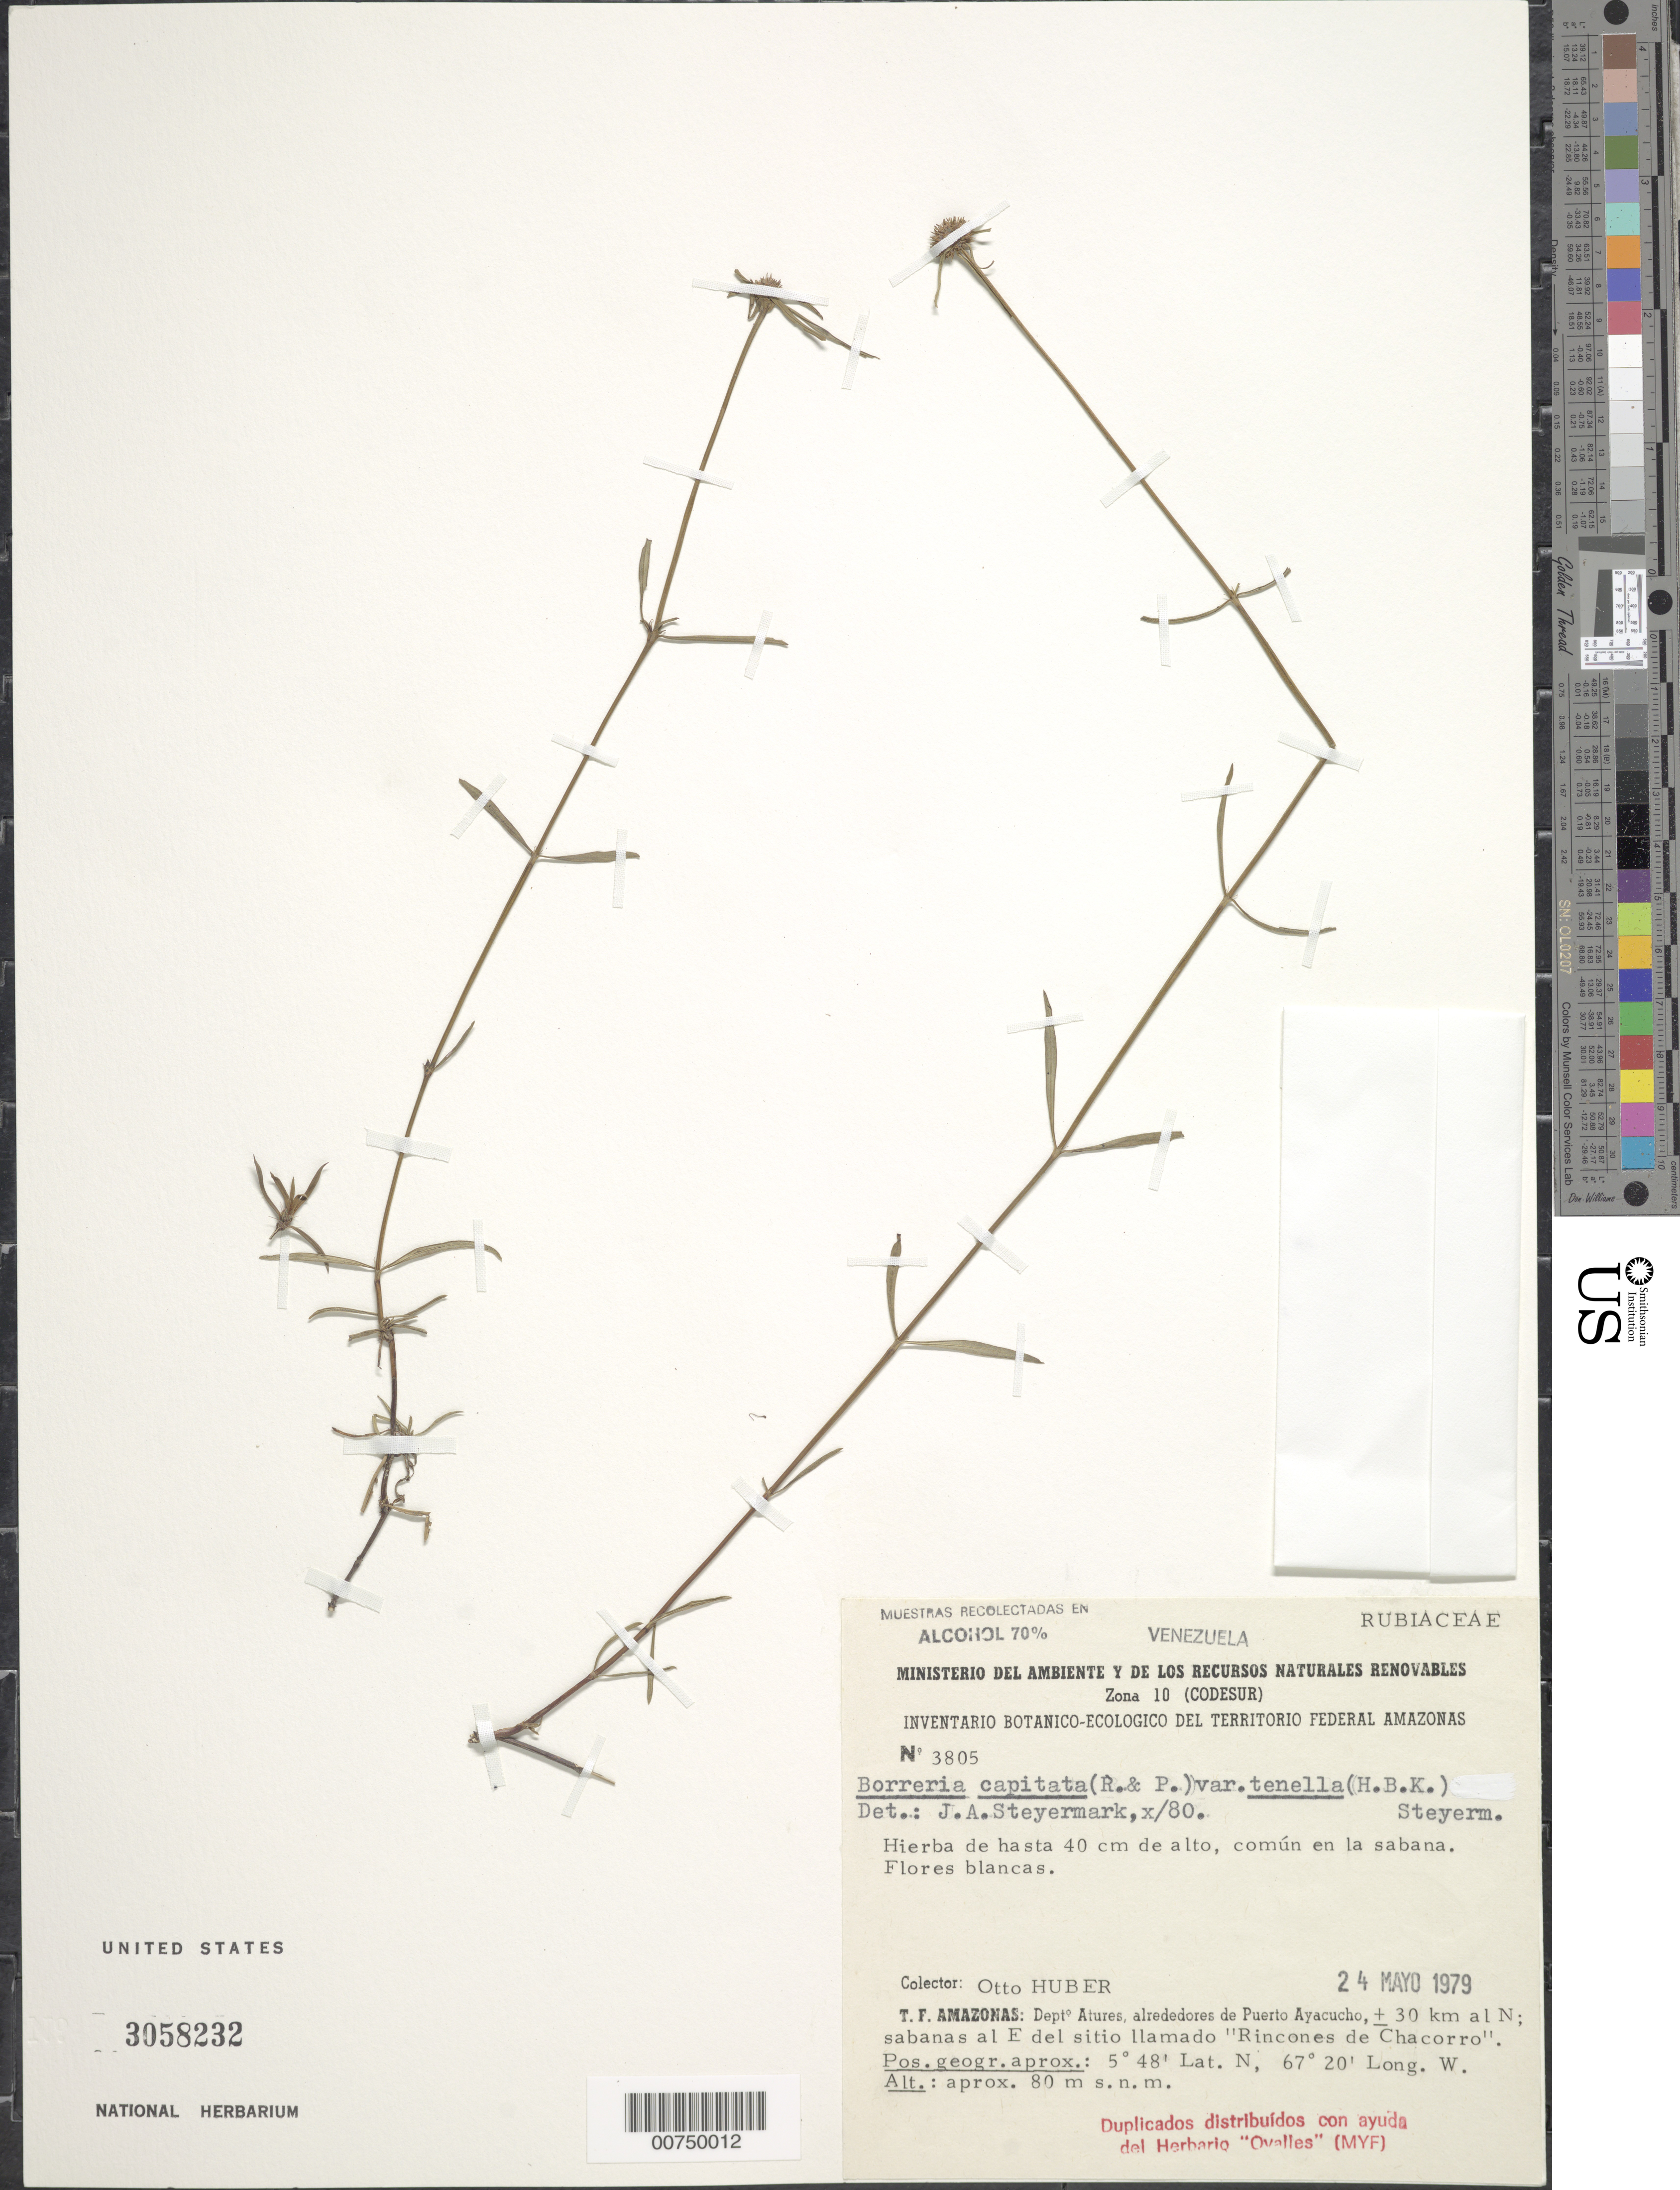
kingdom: Plantae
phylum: Tracheophyta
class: Magnoliopsida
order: Gentianales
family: Rubiaceae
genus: Borreria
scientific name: Borreria capitata var. tenella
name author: (Kunth) Steyerm.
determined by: Steyermark, Julian A., (VEN)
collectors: O. Huber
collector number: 3805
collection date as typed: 24-Jun-79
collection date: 1979-06-24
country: Venezuela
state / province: Amazonas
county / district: Atures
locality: Puerto Ayacucho, ± 30 km N, Rincones de Chacorro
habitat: Sabana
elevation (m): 80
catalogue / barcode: US 3058232